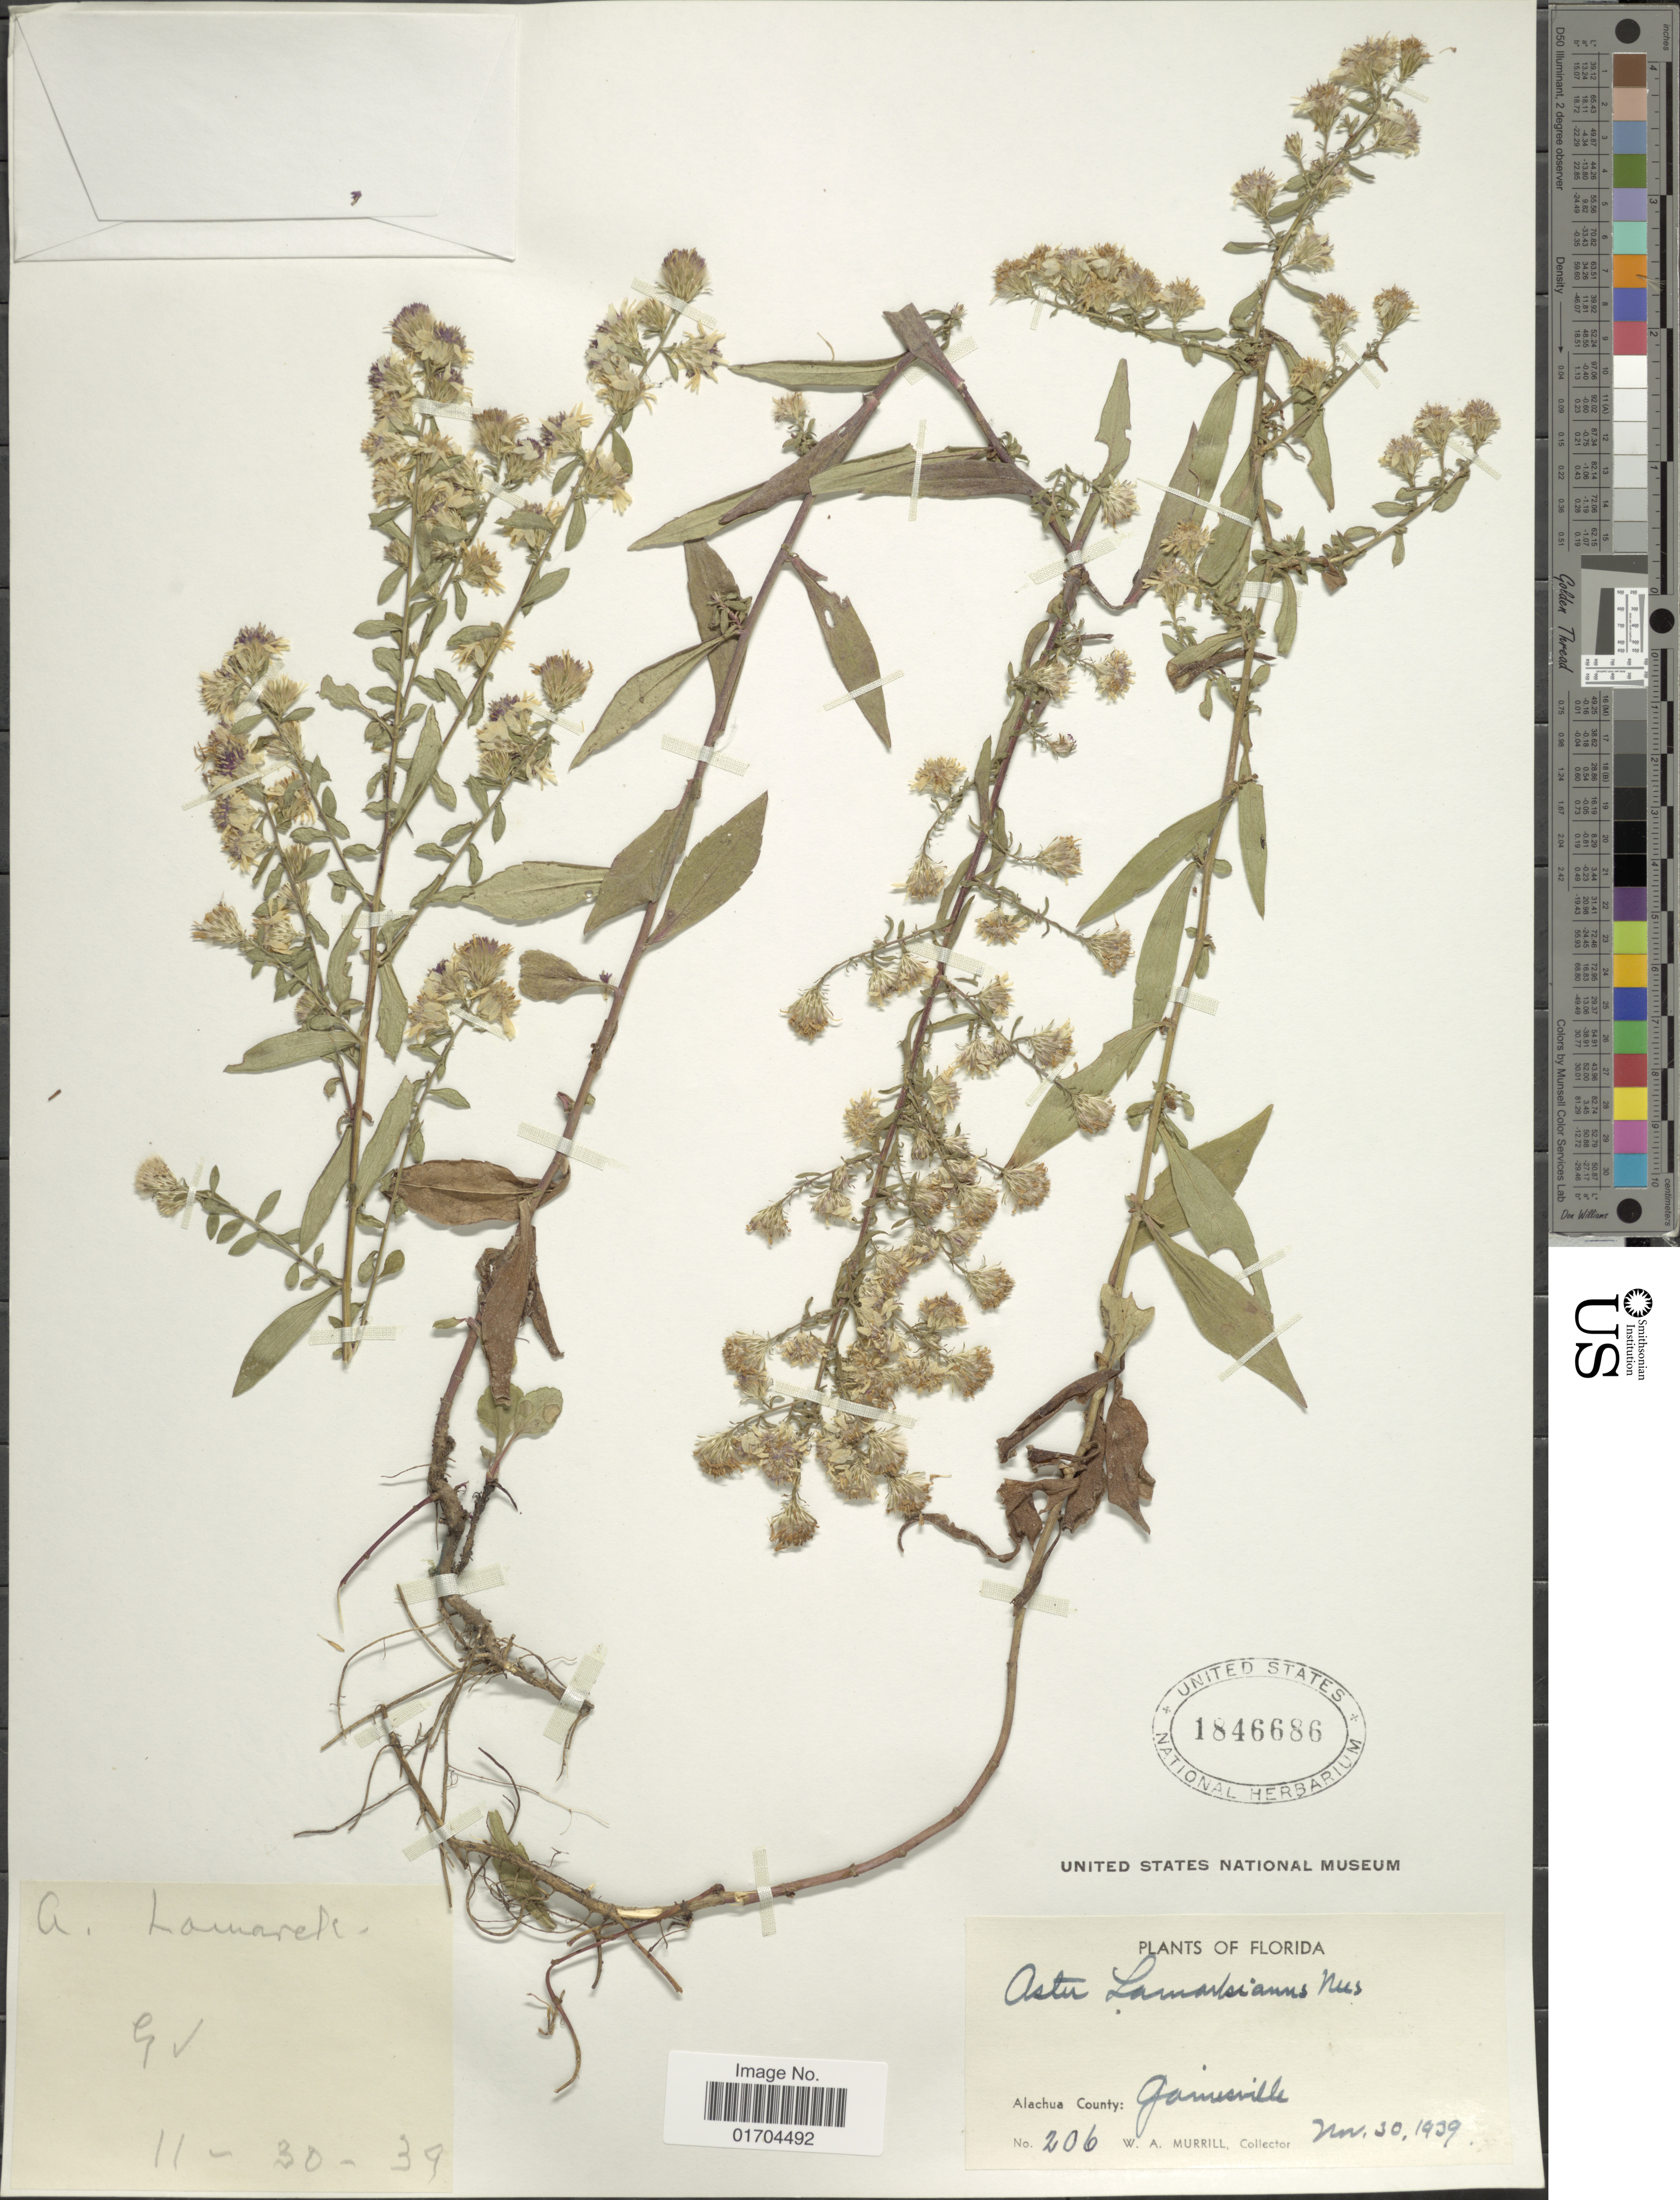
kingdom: Plantae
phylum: Tracheophyta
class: Magnoliopsida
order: Asterales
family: Asteraceae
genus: Symphyotrichum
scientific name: Symphyotrichum sp.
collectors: W. A. Murrill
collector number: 206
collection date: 1939-11-30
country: United States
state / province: Florida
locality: Alachua County, Gainesville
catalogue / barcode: US 1846686